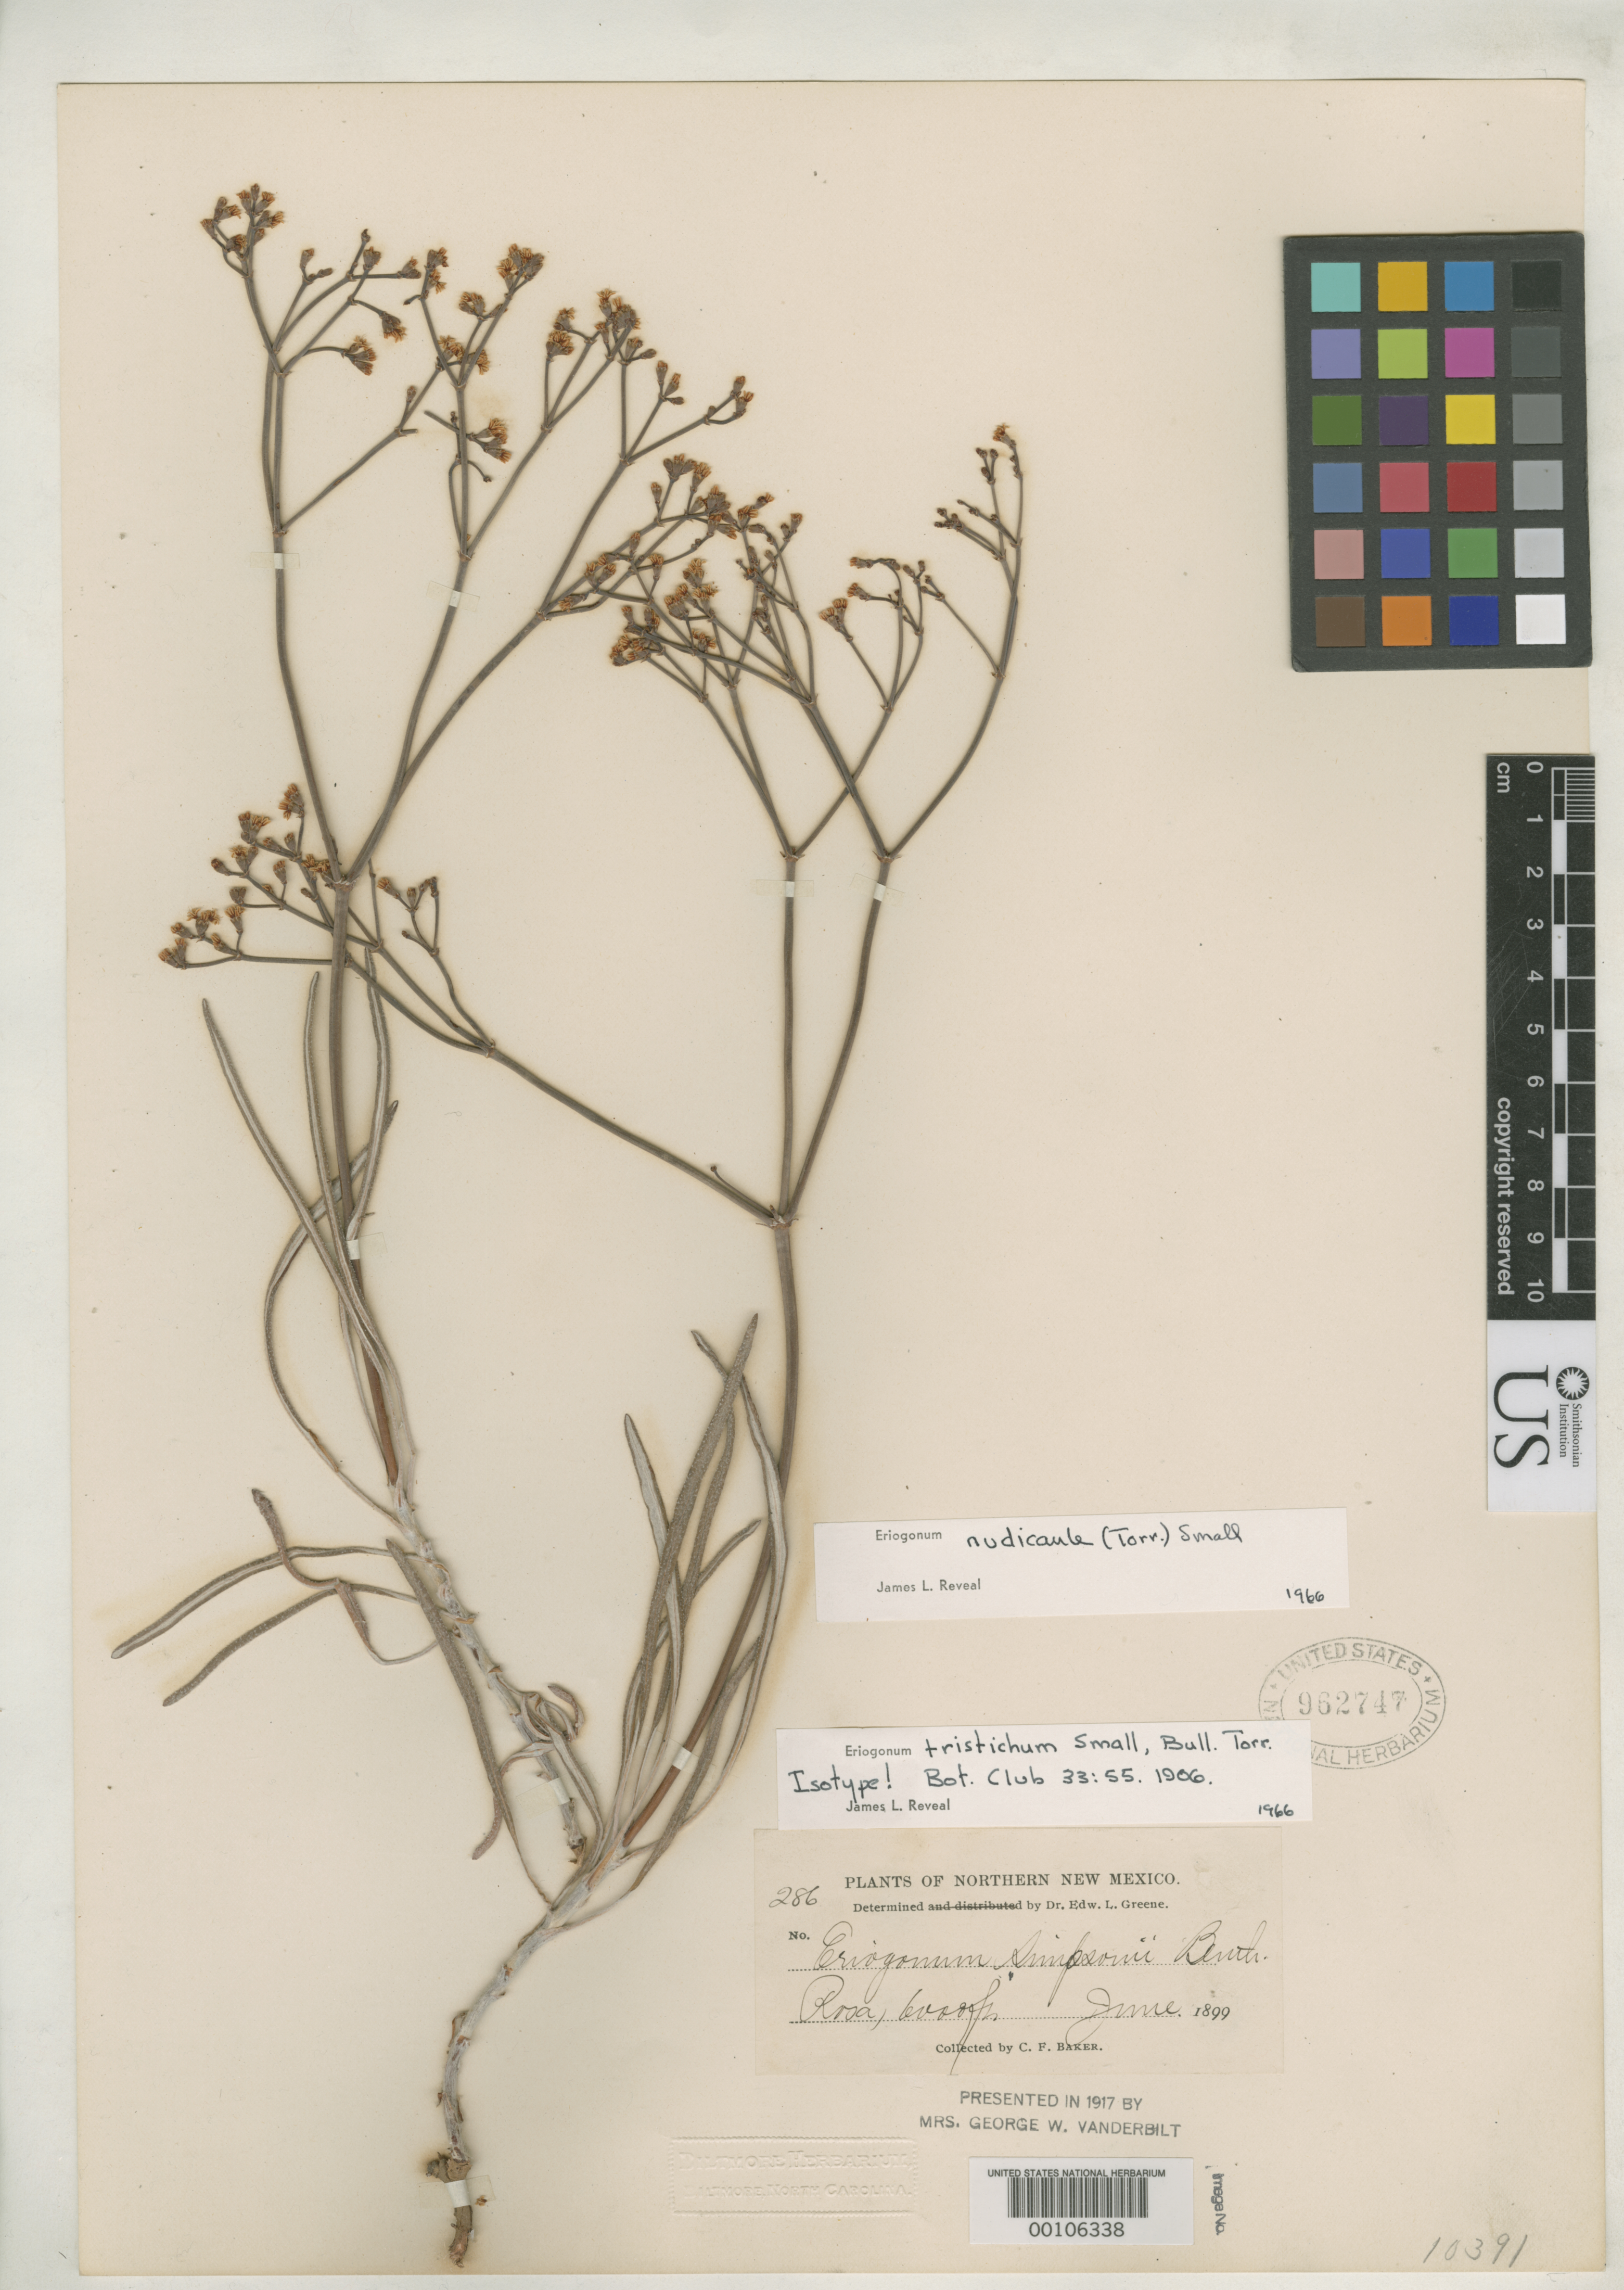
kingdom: Plantae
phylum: Tracheophyta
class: Magnoliopsida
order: Caryophyllales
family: Polygonaceae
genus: Eriogonum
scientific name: Eriogonum tristichum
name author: Small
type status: Isotype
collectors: C. F. Baker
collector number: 286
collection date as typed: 1899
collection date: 1899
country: United States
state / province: New Mexico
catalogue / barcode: US 962747